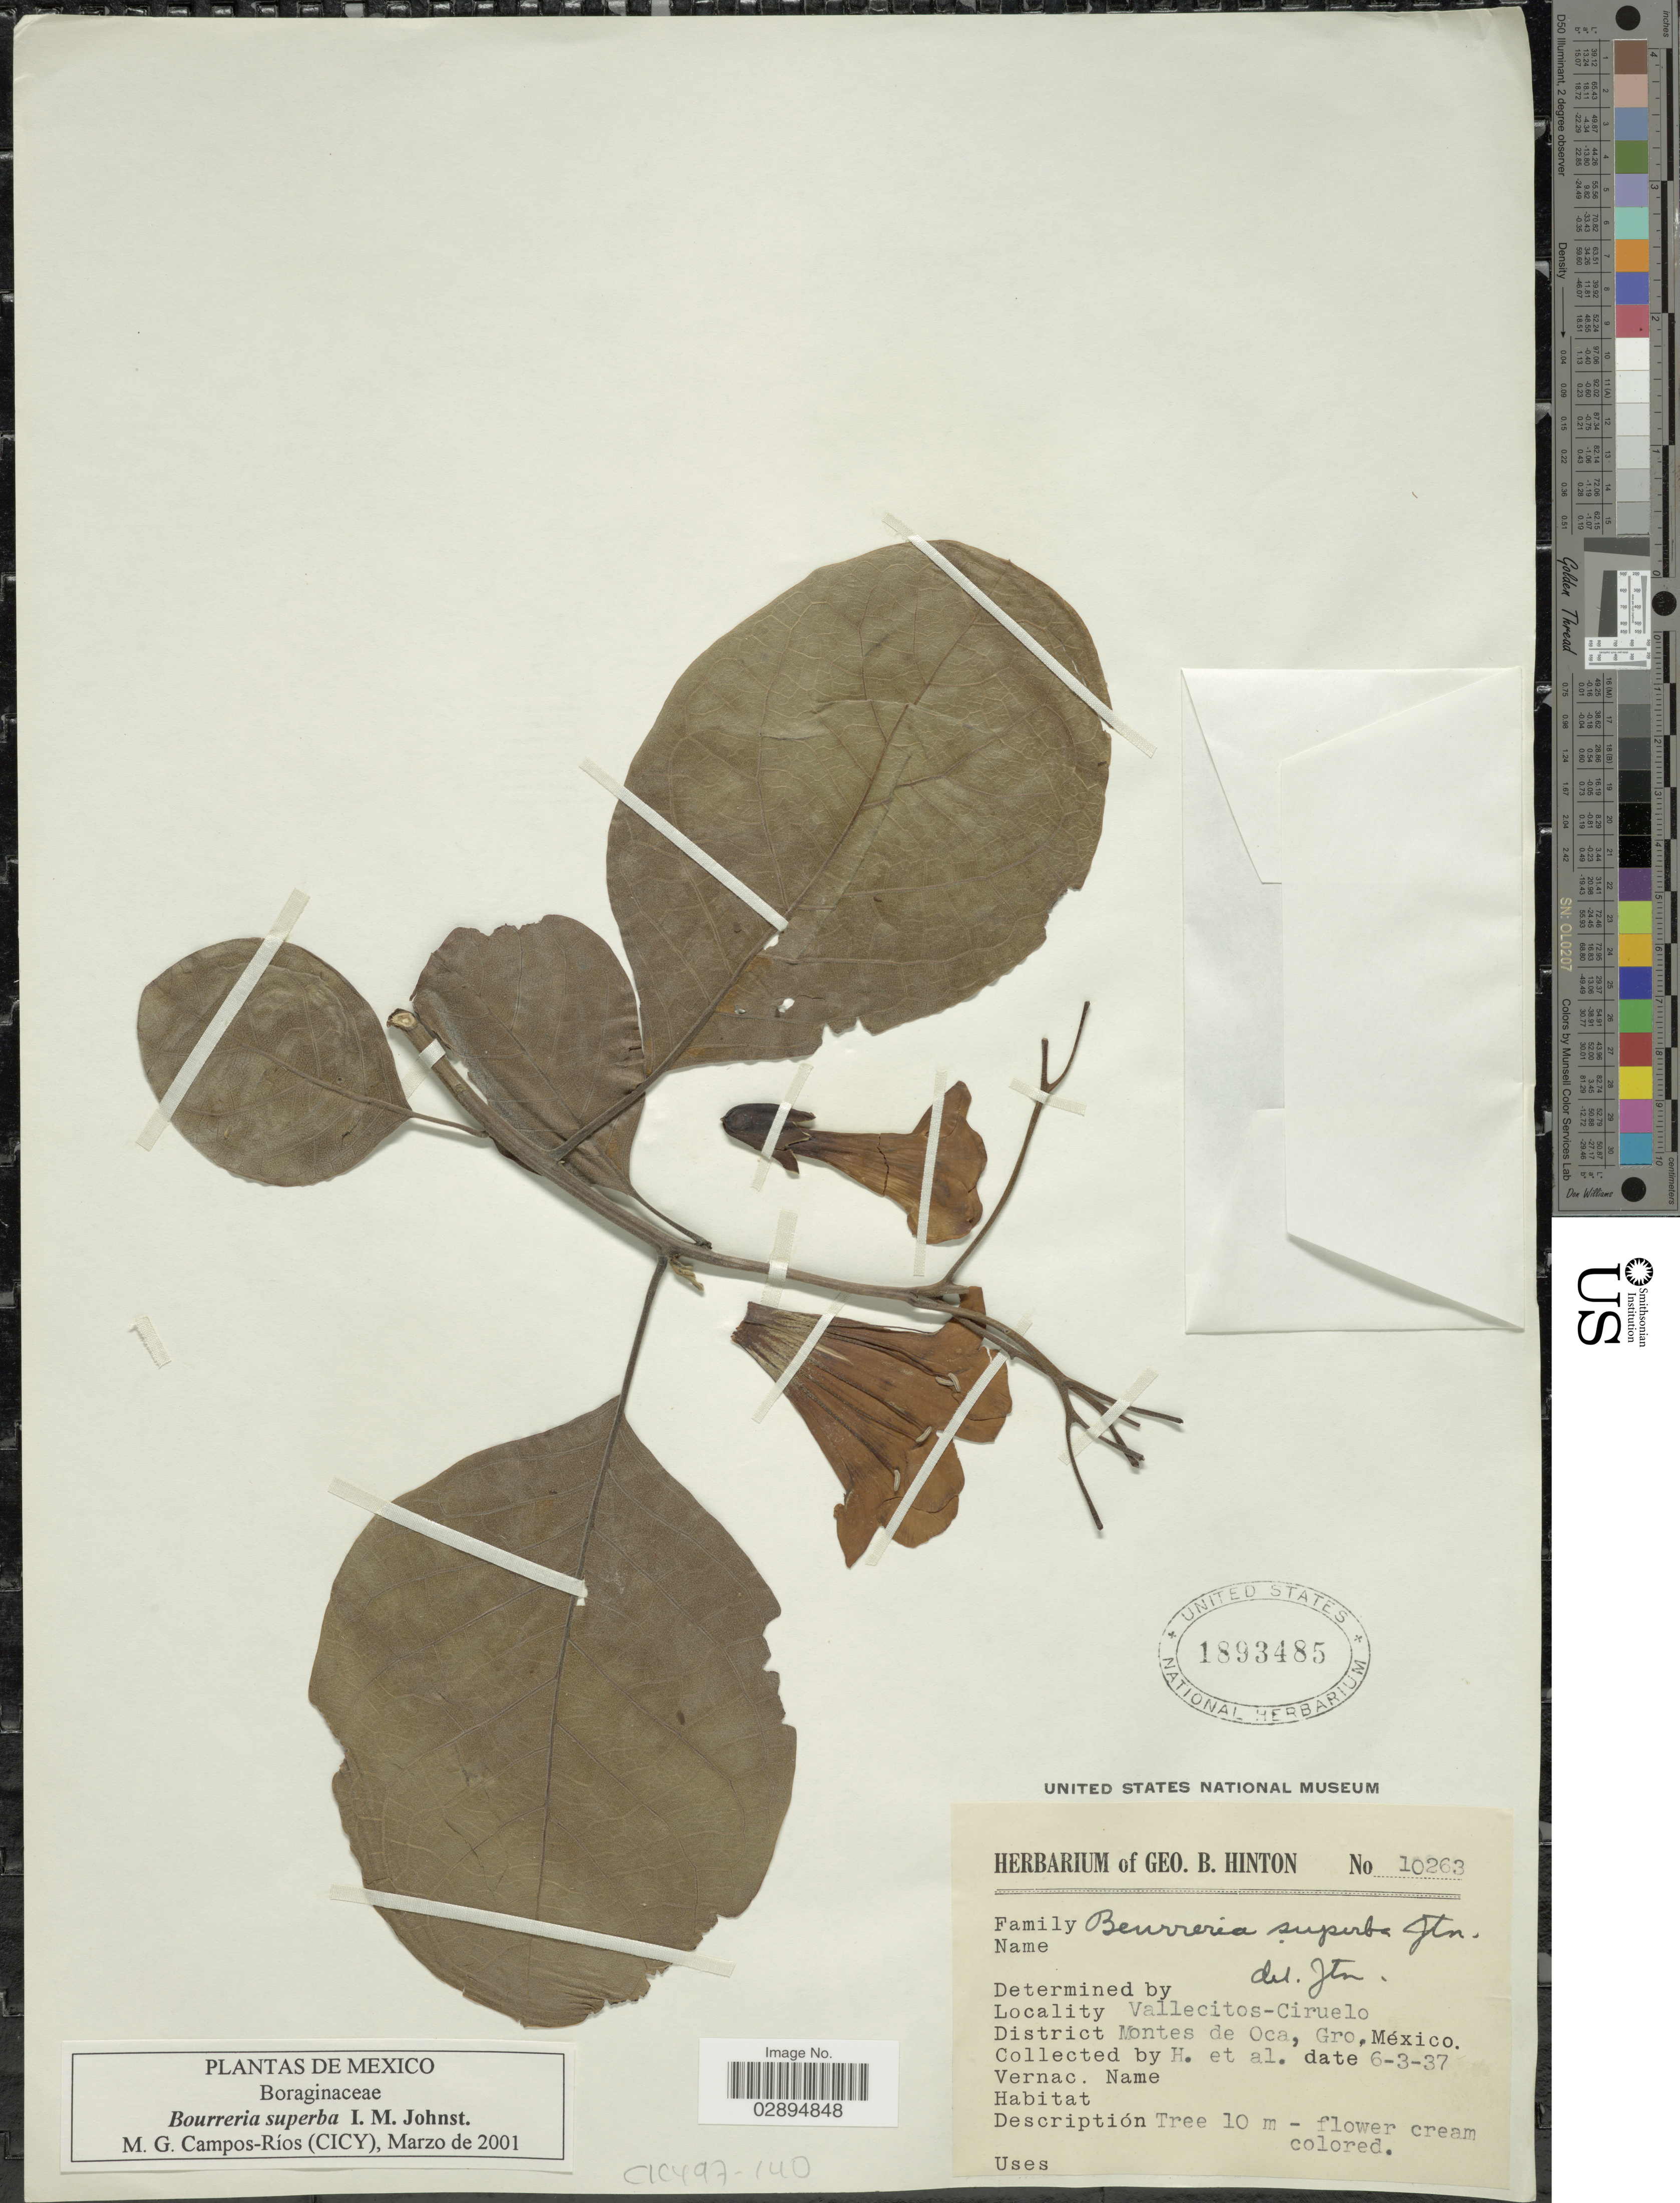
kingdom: Plantae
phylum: Tracheophyta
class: Magnoliopsida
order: Boraginales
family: Ehretiaceae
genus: Bourreria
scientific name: Bourreria superba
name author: I.M. Johnst.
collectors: G. B. Hinton & et al.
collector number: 10263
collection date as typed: Transcribed d/m/y: 6/3/37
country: Mexico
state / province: Guerrero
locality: Vallecitos-Ciruelo, District Montes de Oca.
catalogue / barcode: US 1893485